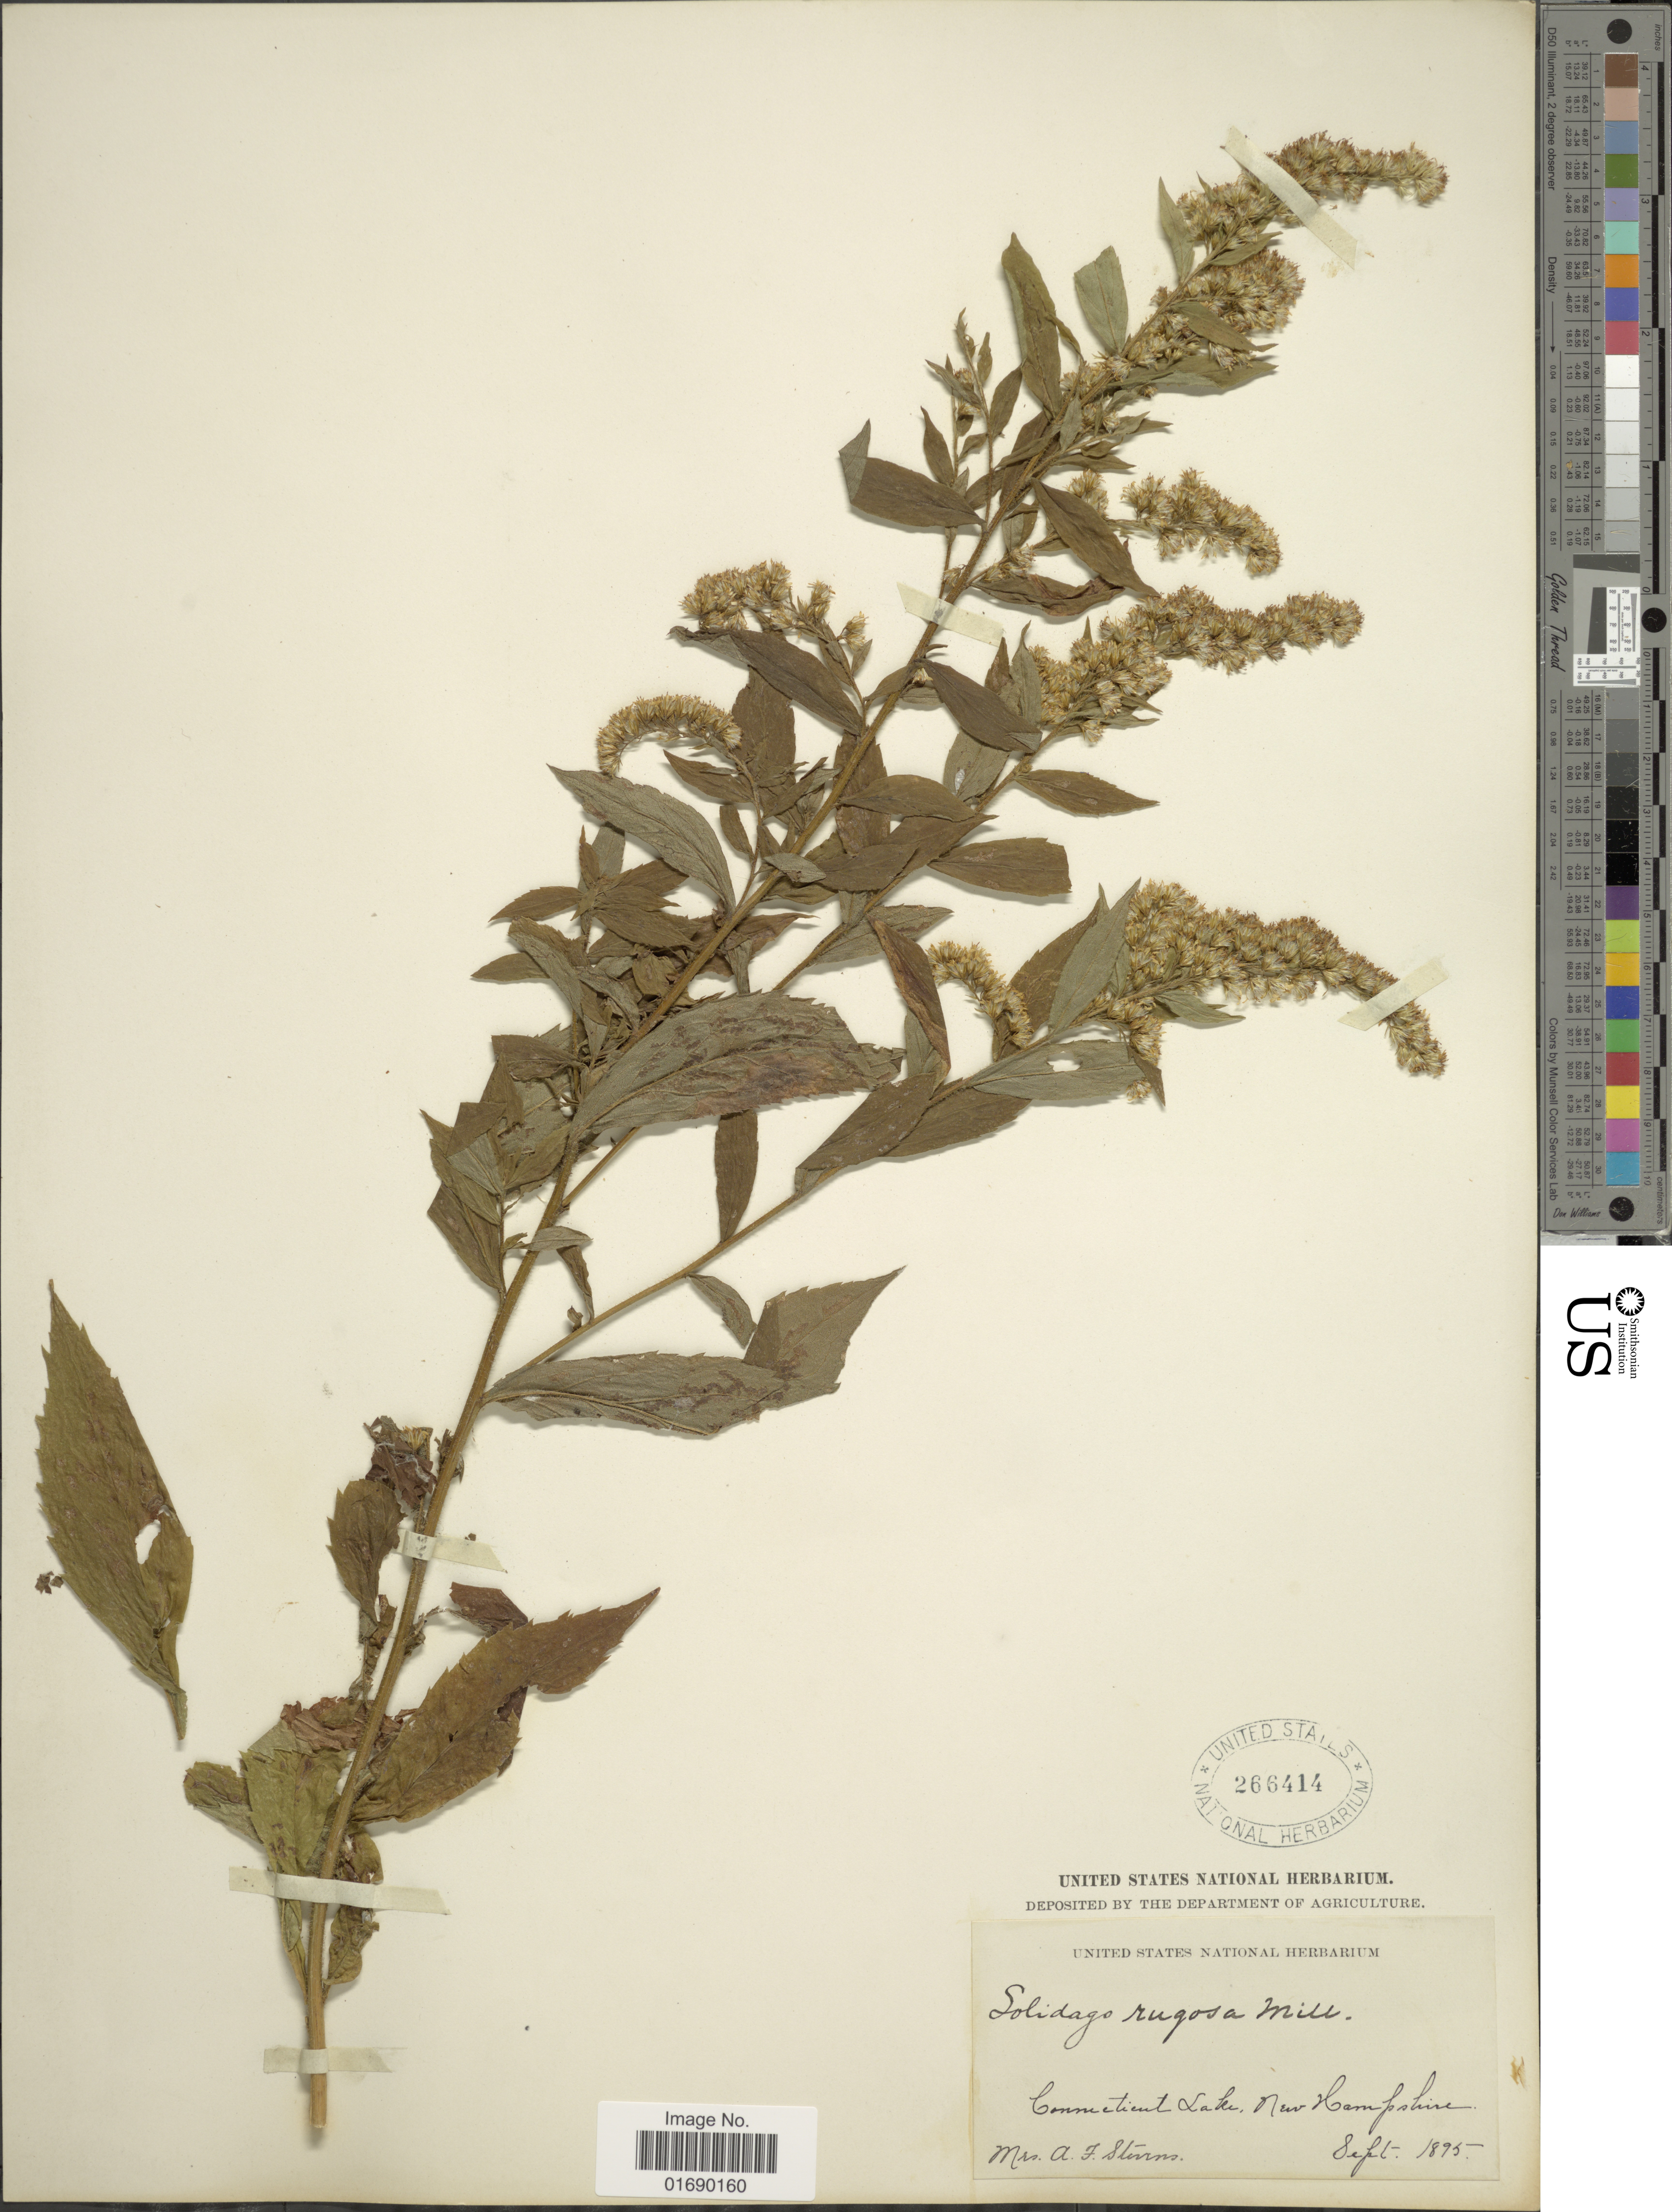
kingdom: Plantae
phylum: Tracheophyta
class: Magnoliopsida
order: Asterales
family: Asteraceae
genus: Solidago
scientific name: Solidago rugosa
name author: Mill.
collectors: A. Stevens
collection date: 1895-09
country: United States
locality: Connecticut Lake, New Hampshire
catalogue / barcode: US 266414